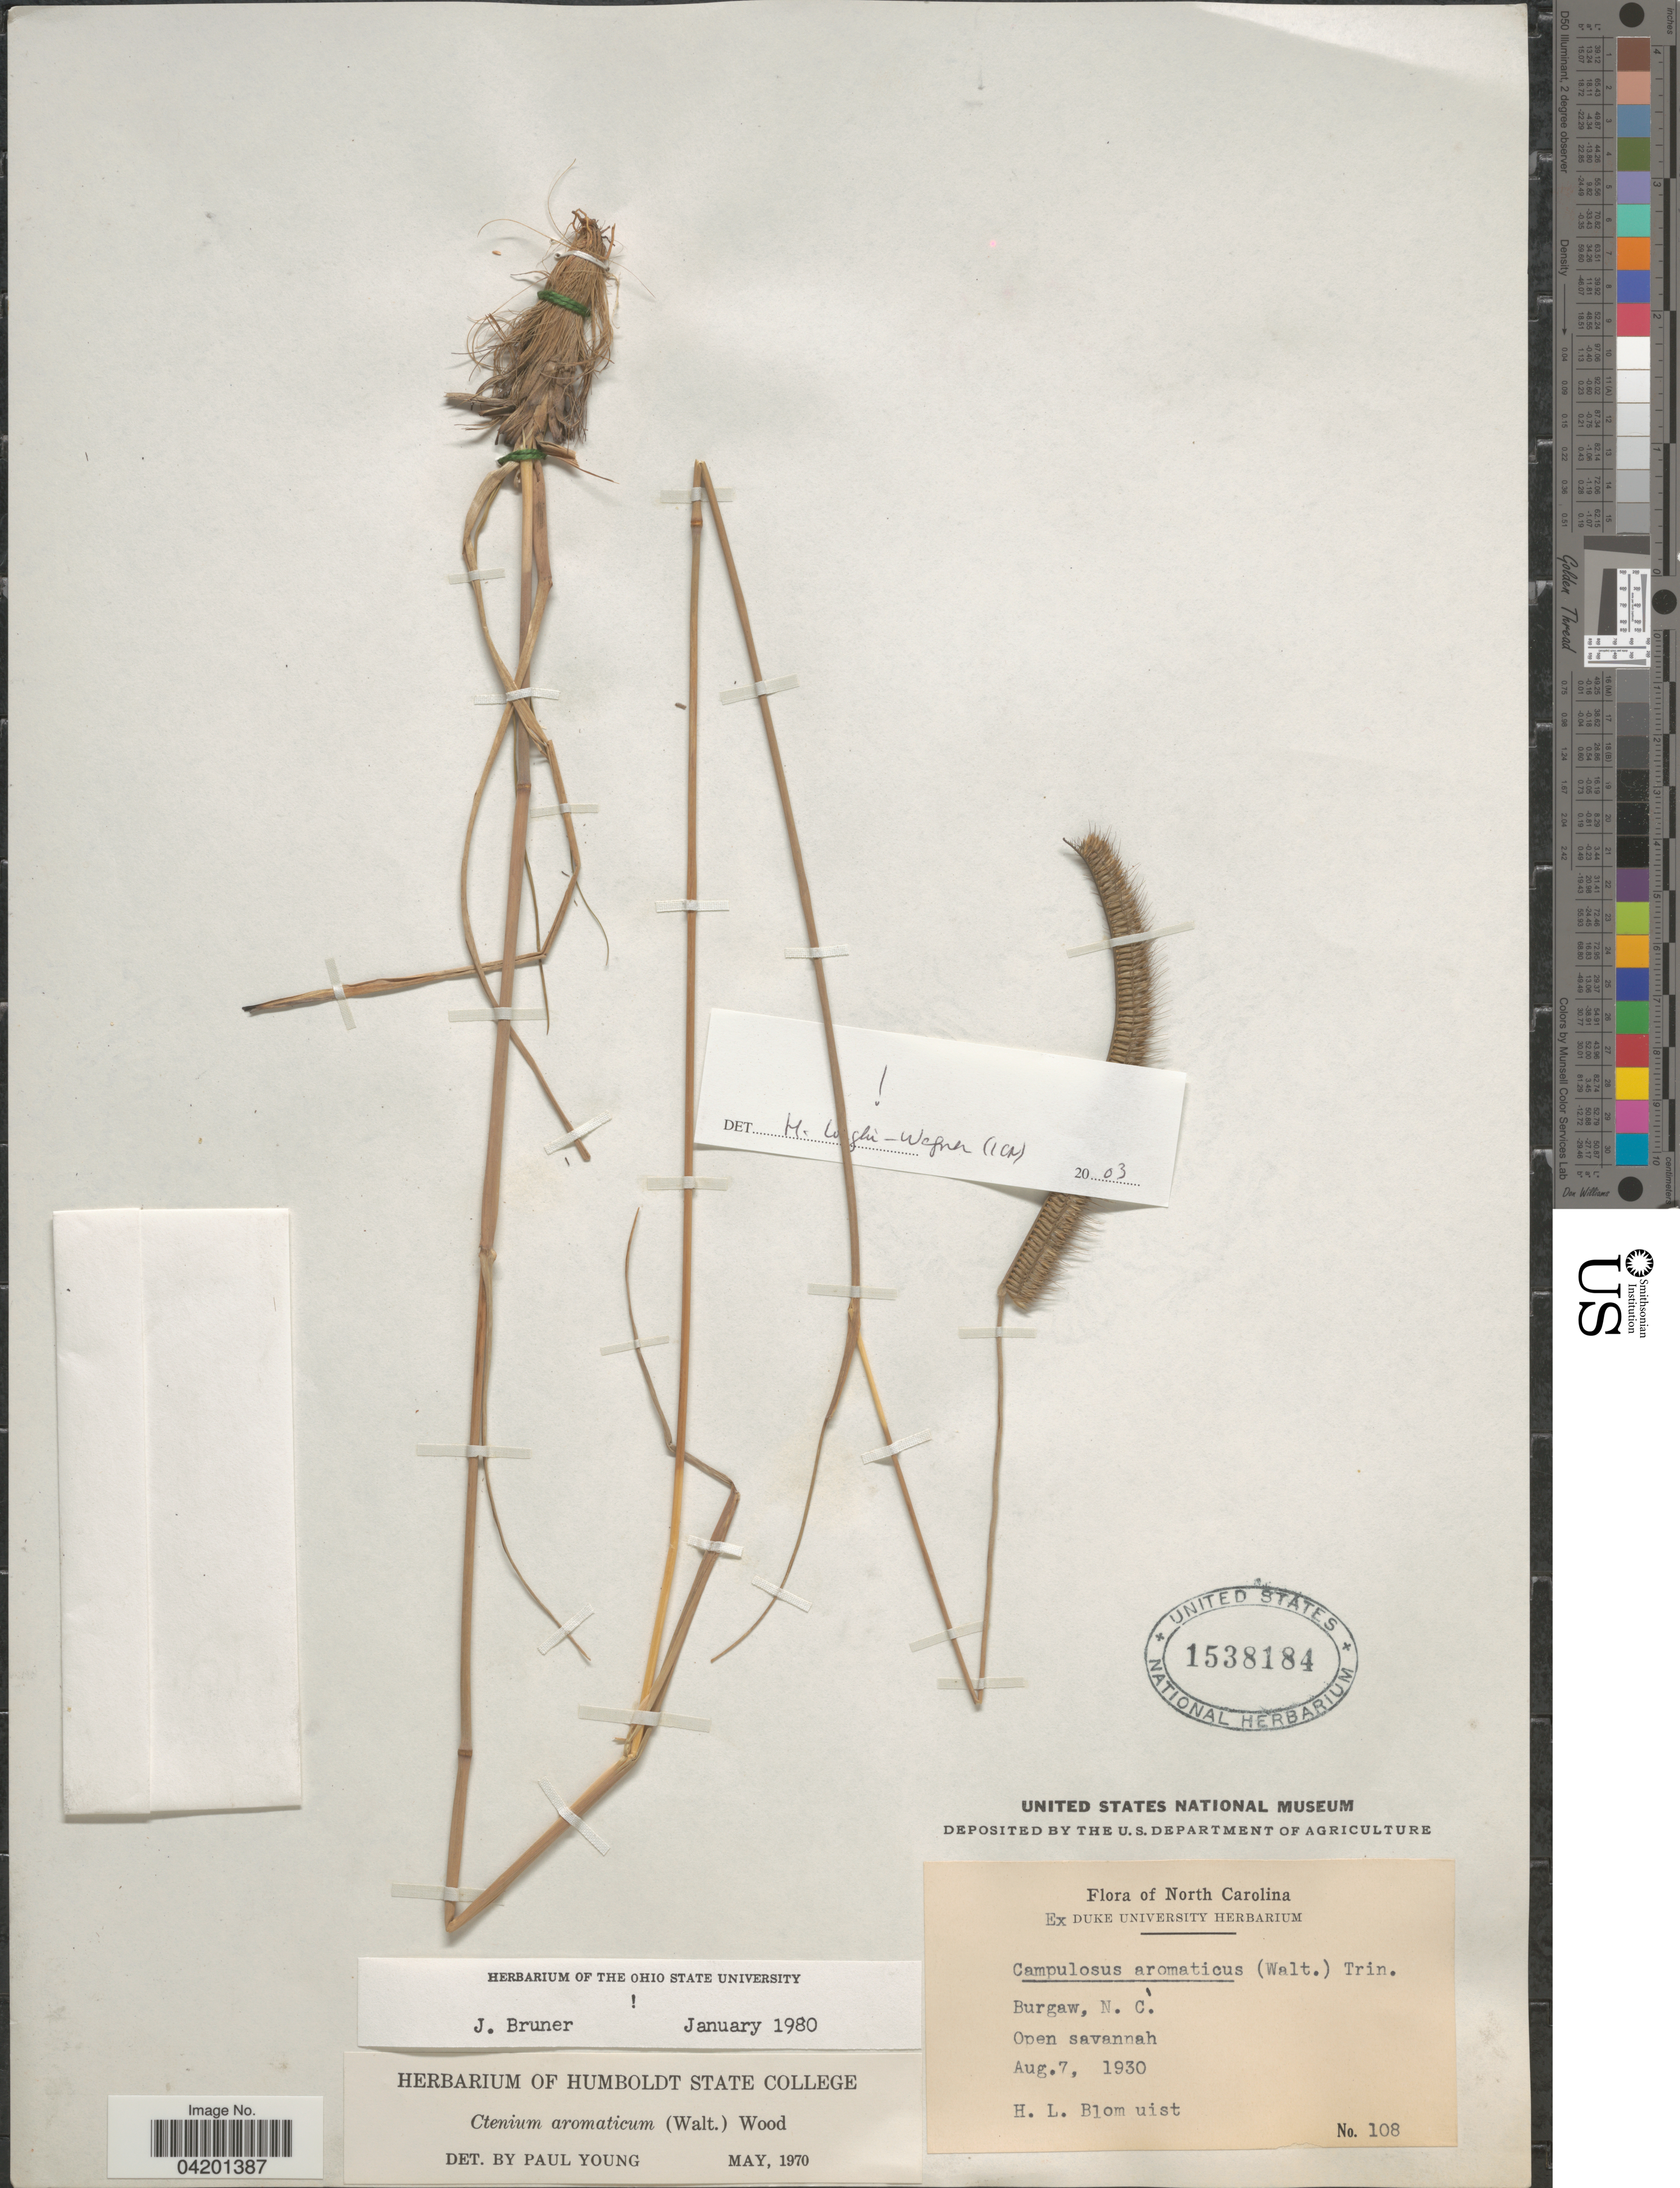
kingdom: Plantae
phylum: Tracheophyta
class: Liliopsida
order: Poales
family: Poaceae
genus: Ctenium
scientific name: Ctenium aromaticum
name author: (Walter) Alph. Wood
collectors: H. Blomquist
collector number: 108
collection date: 1930-08-07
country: United States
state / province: North Carolina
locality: Burgaw.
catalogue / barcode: US 1538184